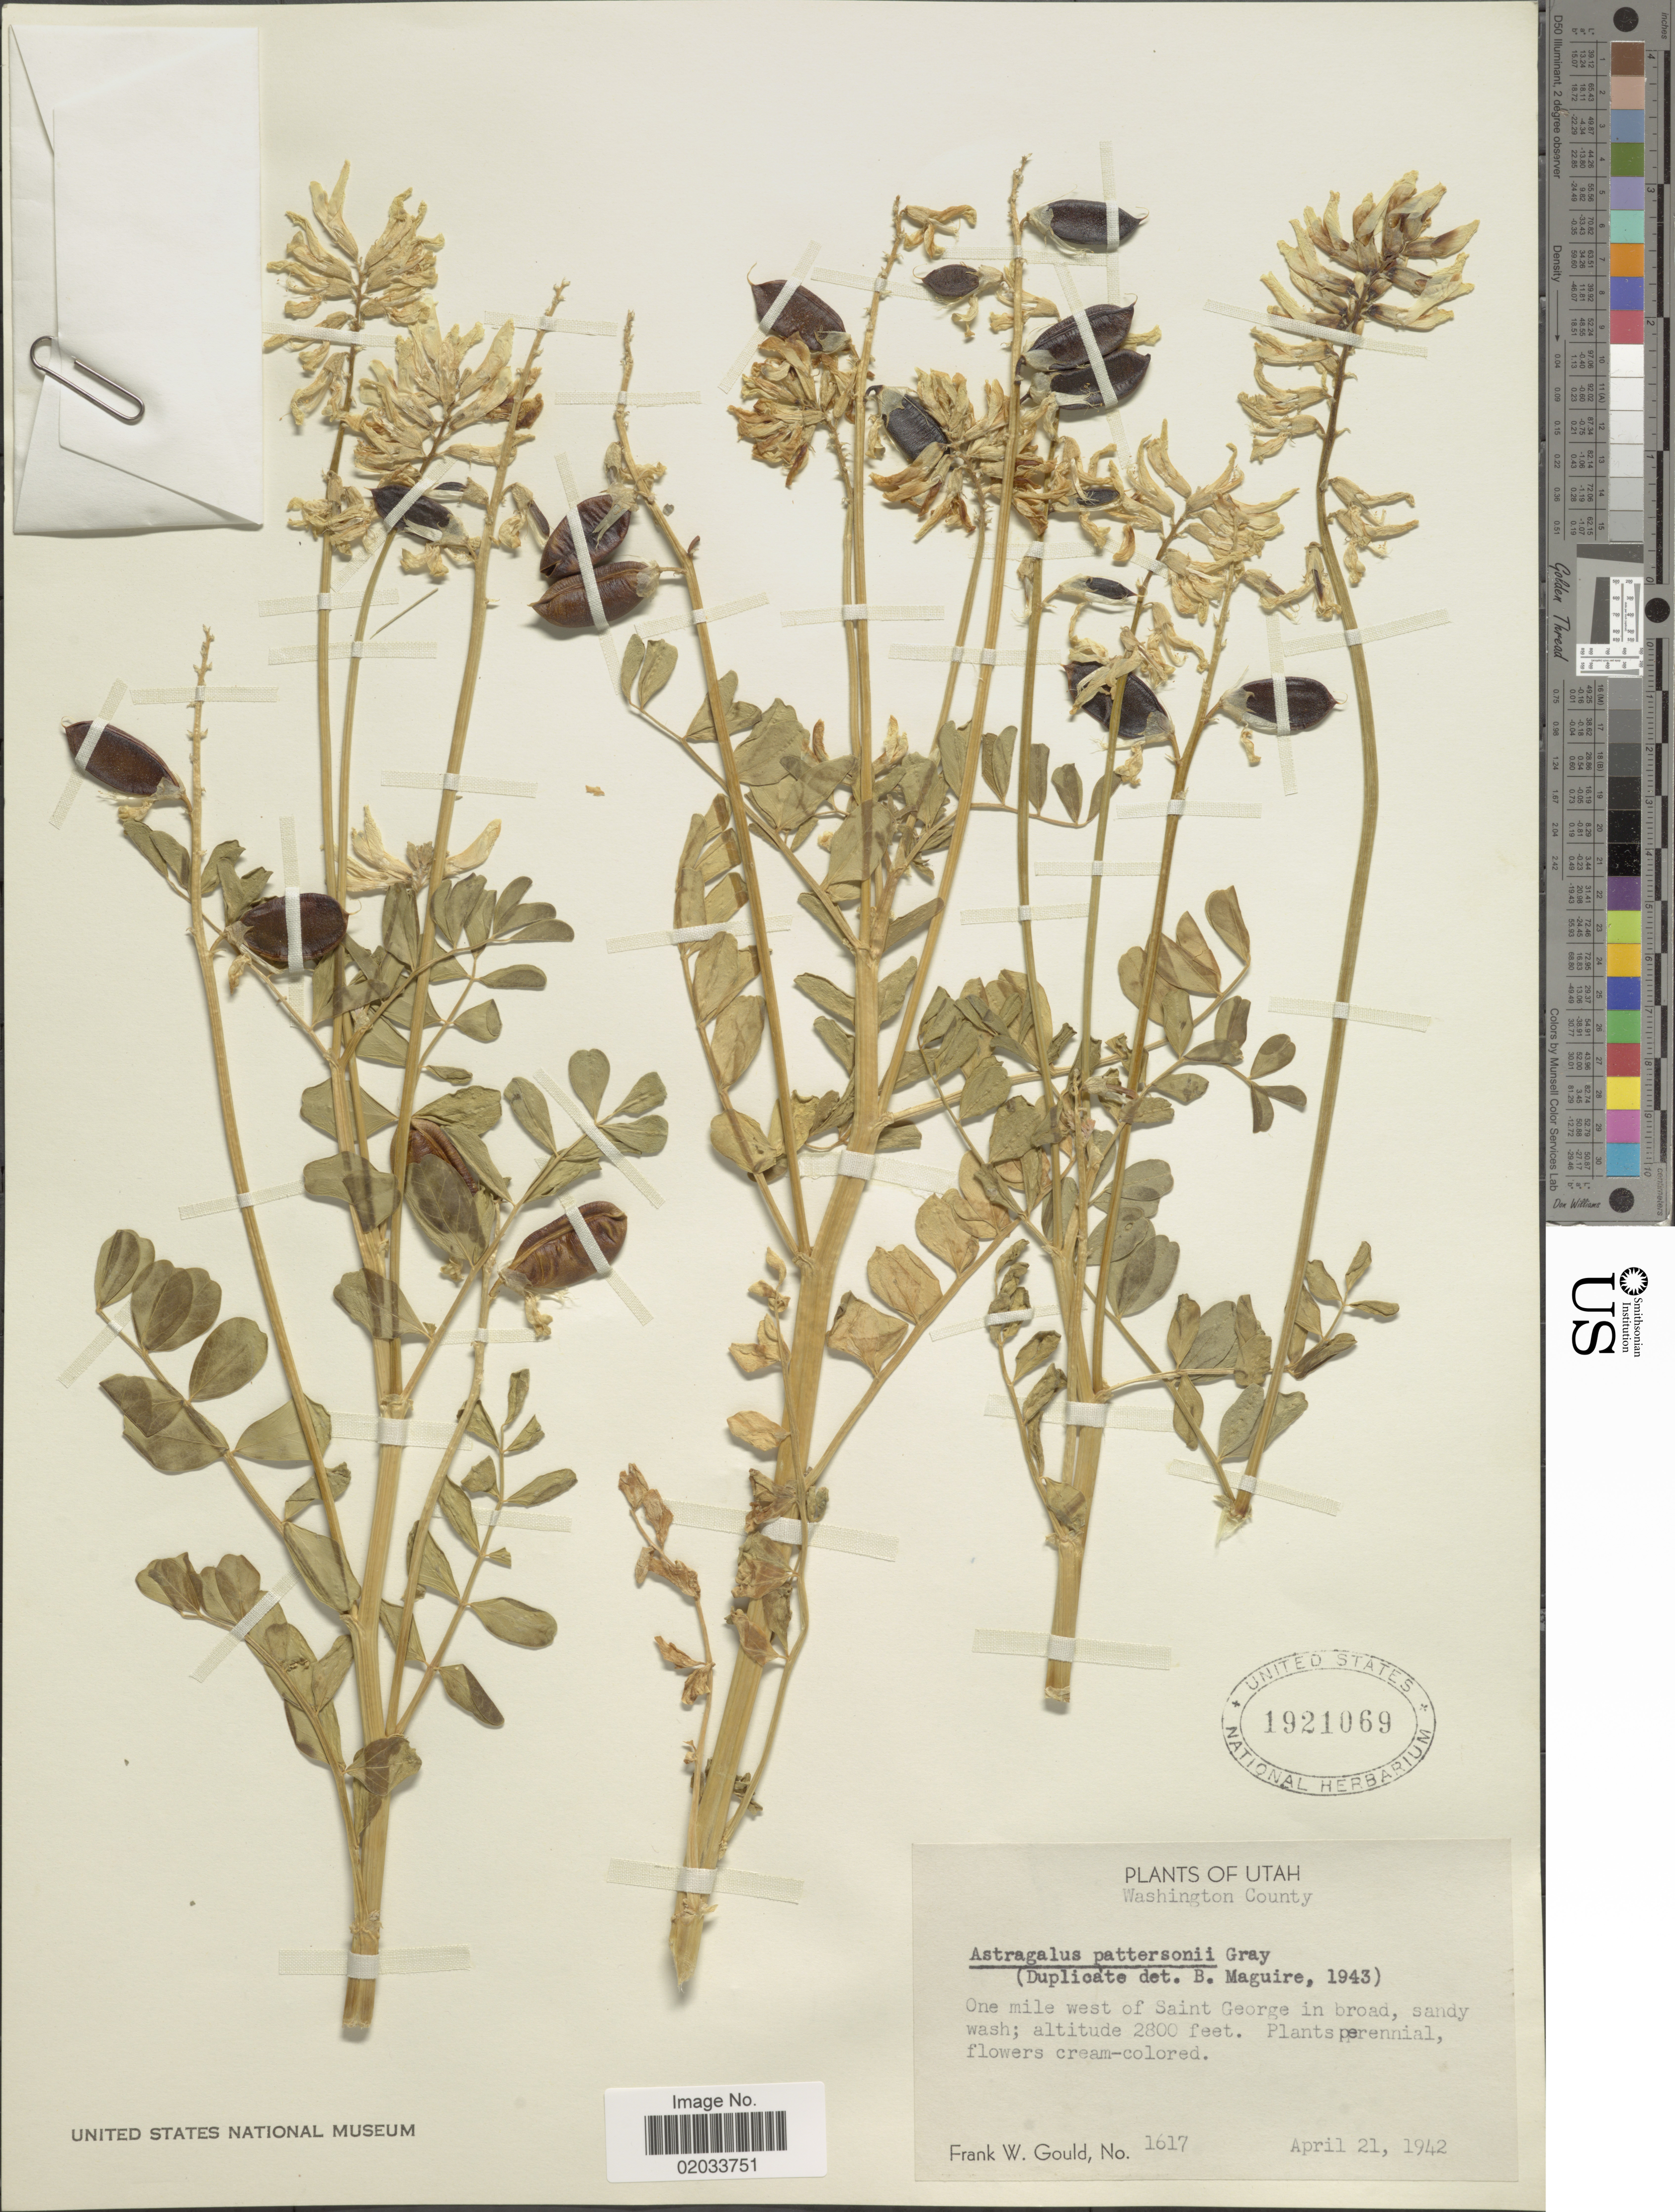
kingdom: Plantae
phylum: Tracheophyta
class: Magnoliopsida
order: Fabales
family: Fabaceae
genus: Astragalus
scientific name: Astragalus pattersonii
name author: (A. Gray) A. Gray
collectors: F. W. Gould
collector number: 1617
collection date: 1942-04-21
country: United States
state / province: Utah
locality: Washington County, One mile west of Saint George in broad, sandy wash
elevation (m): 853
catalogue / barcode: US 1921069